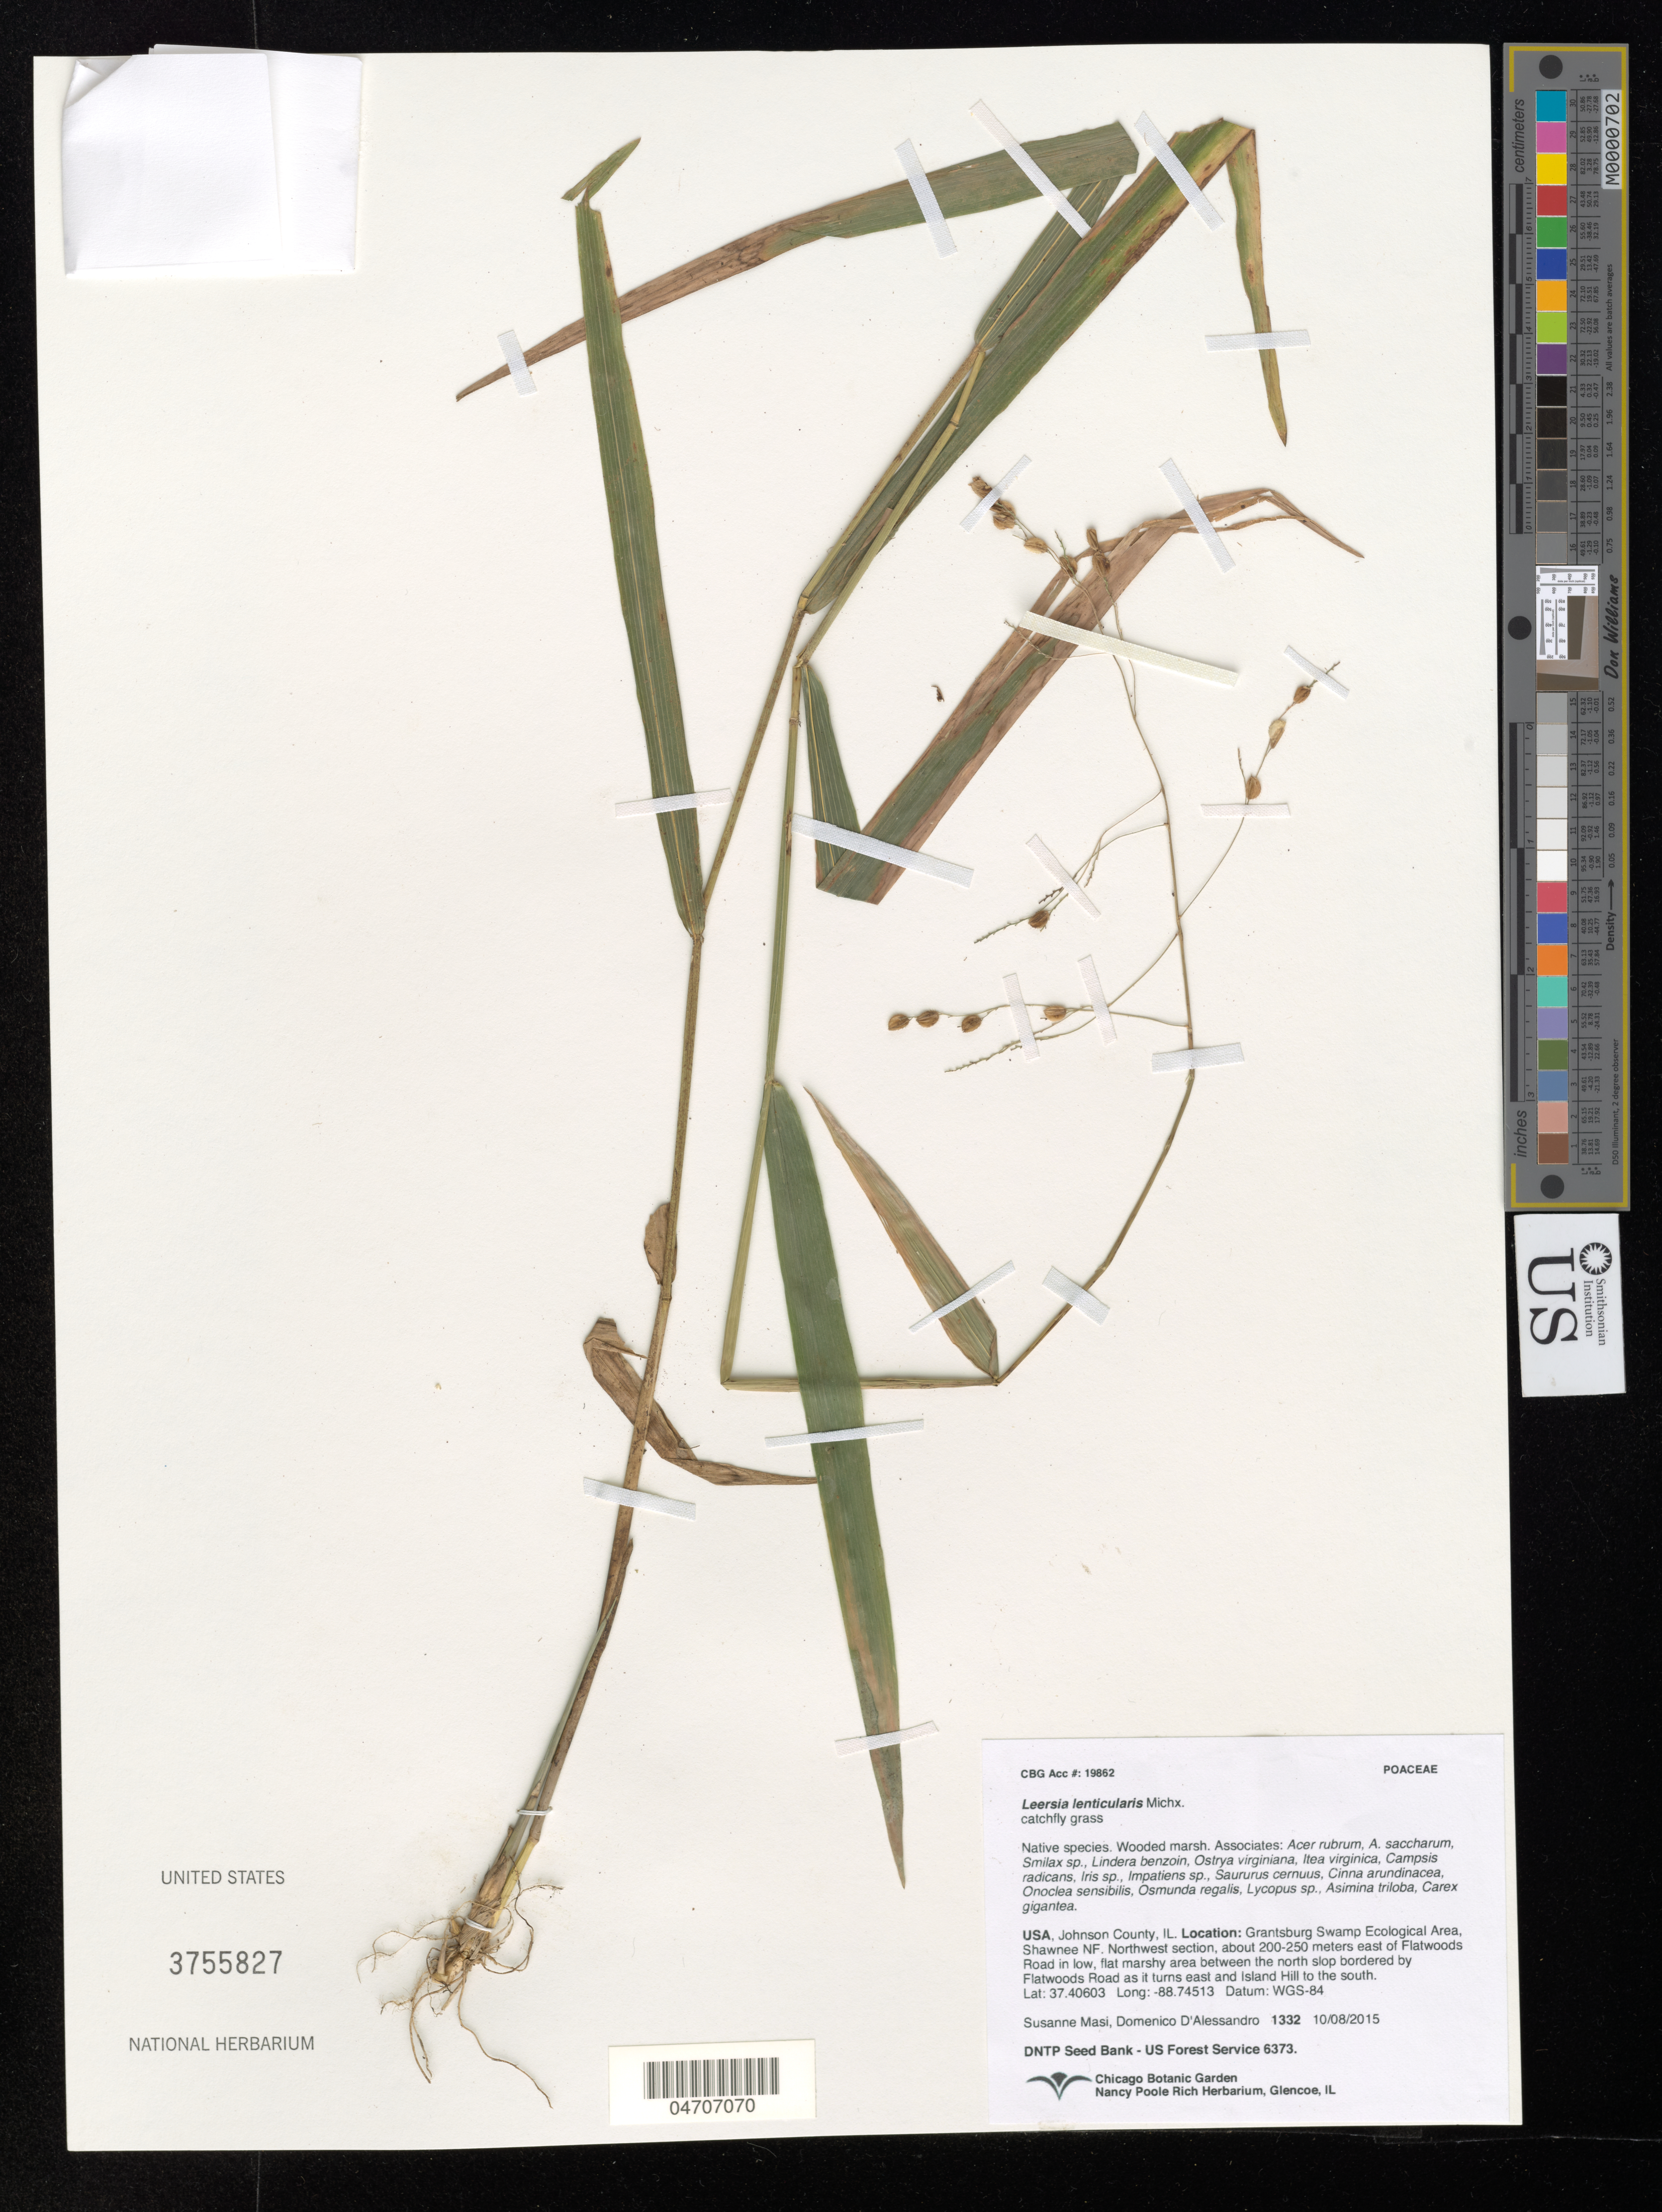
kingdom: Plantae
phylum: Tracheophyta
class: Liliopsida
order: Poales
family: Poaceae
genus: Leersia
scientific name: Leersia lenticularis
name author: Michx.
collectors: S. Masi & D. D'alessandro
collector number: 1332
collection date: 2015-10-08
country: United States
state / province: Illinois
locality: Johnson County. Grantsburg Swamp Ecological Area, Shawnee NF. Northwest section, about 200-250 meters east of Flatwoods Road in low, flat marshy area between the north slope bordered by Flatwoods Road as it turns east and Island Hill to the south.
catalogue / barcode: US 3755827